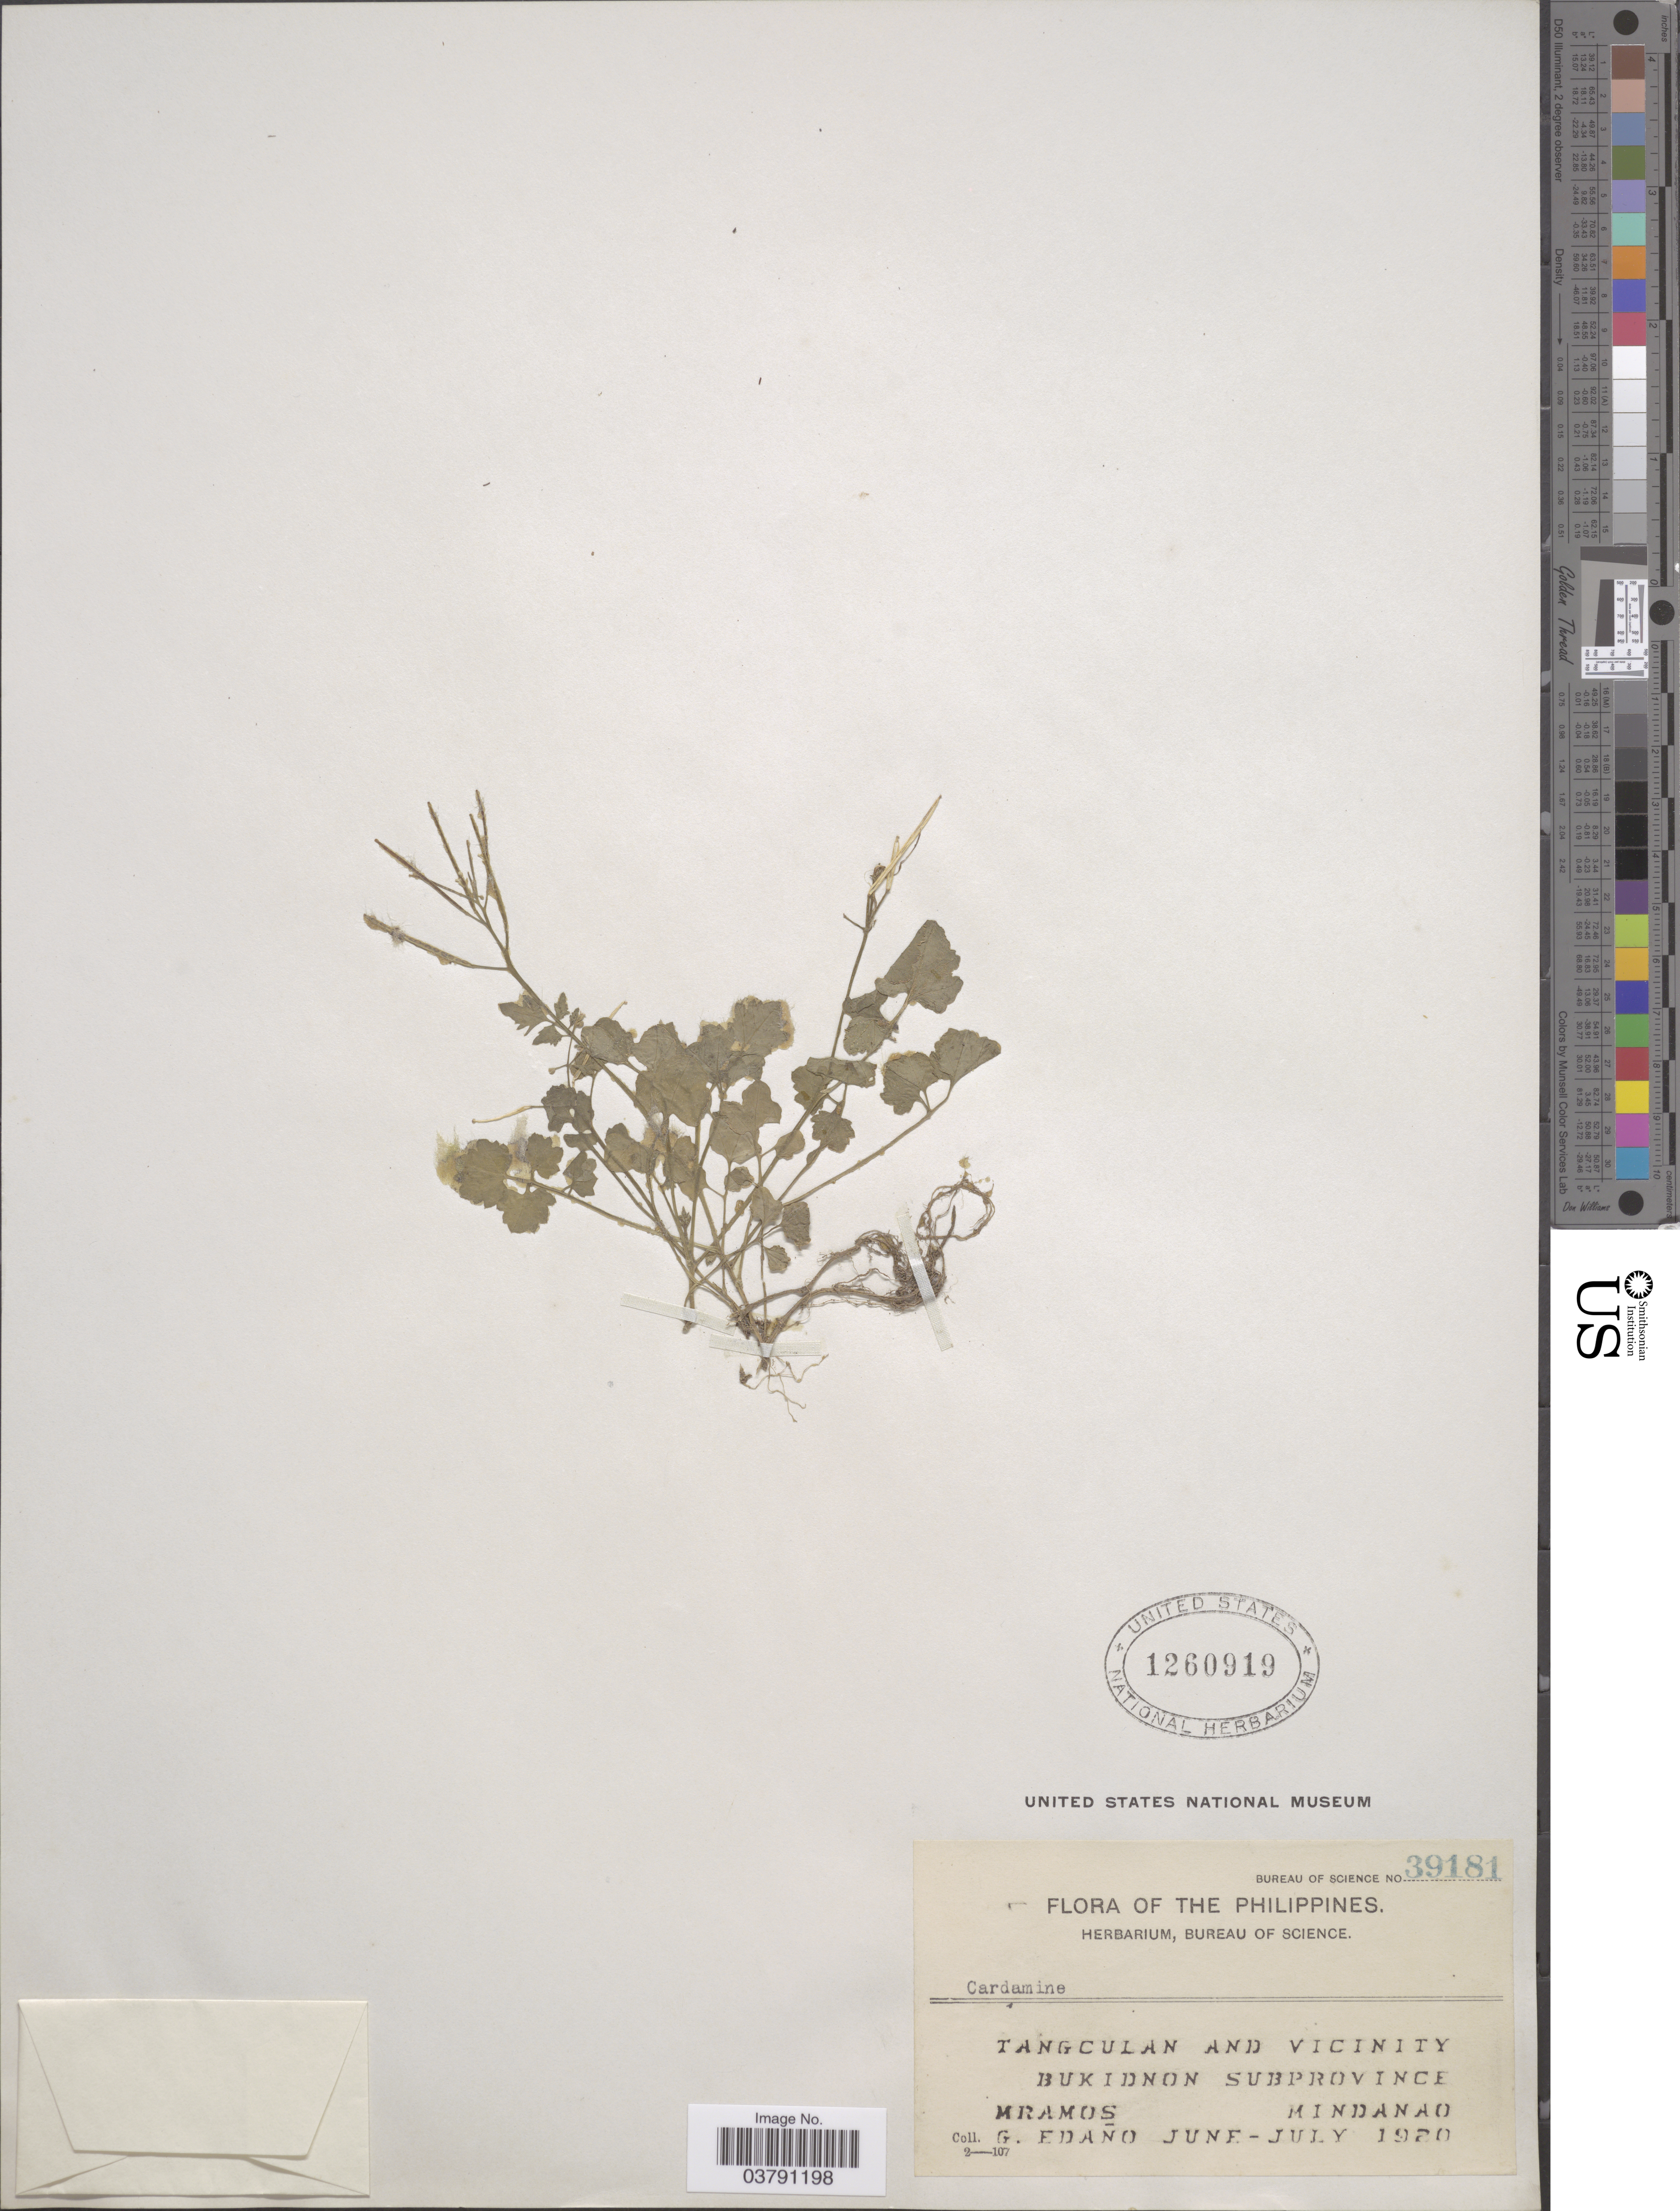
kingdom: Plantae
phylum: Tracheophyta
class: Magnoliopsida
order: Brassicales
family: Brassicaceae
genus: Cardamine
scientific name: Cardamine sp.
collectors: G. Edaño & M. Ramos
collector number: Bureau of Science 39181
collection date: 1920-06/1920-07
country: Philippines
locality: Tangculan and vicinity, Bukidnon Subprovince, Mindanao.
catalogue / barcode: US 1260919